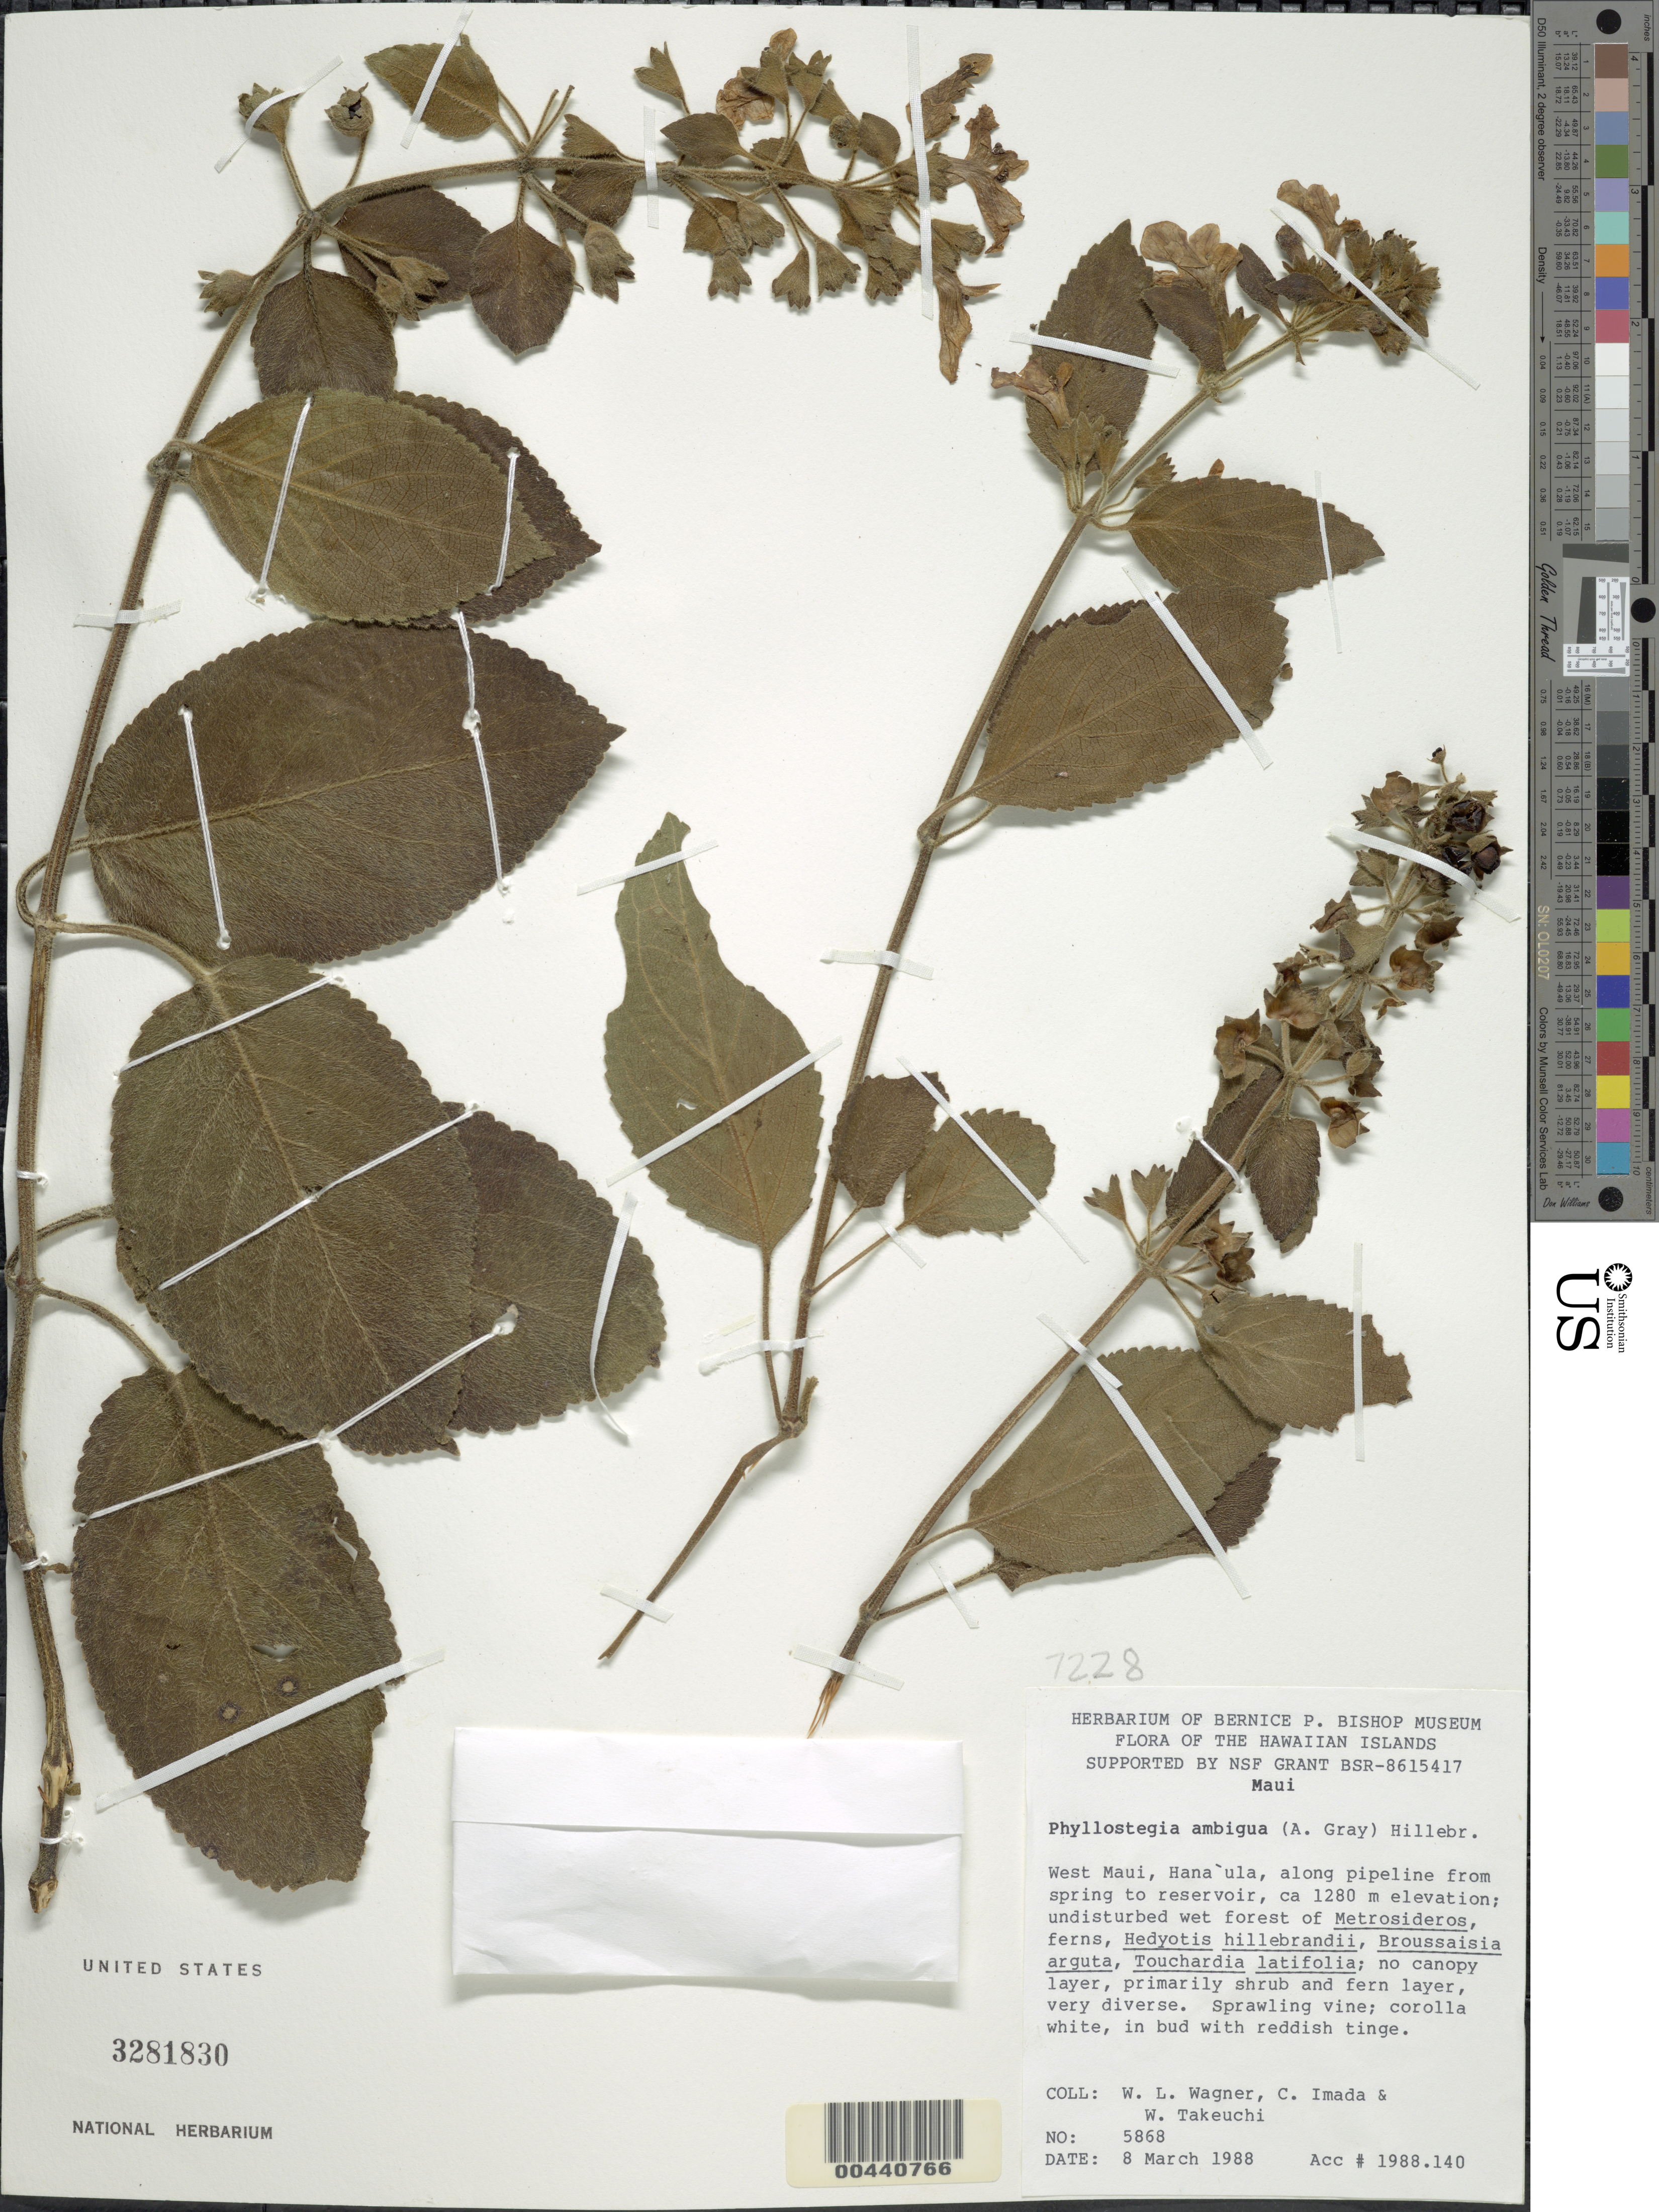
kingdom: Plantae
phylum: Tracheophyta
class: Magnoliopsida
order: Lamiales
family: Lamiaceae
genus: Phyllostegia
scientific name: Phyllostegia ambigua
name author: (A. Gray) Hillebr.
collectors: W. L. Wagner, C. Imada & W. N. Takeuchi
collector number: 5868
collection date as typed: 8 Mar 1988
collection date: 1988-03-08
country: United States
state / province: Hawaii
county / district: Maui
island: Maui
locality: W Maui, Hana'ula, along pipeline from spring to reservoir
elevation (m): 1280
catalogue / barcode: US 3281830